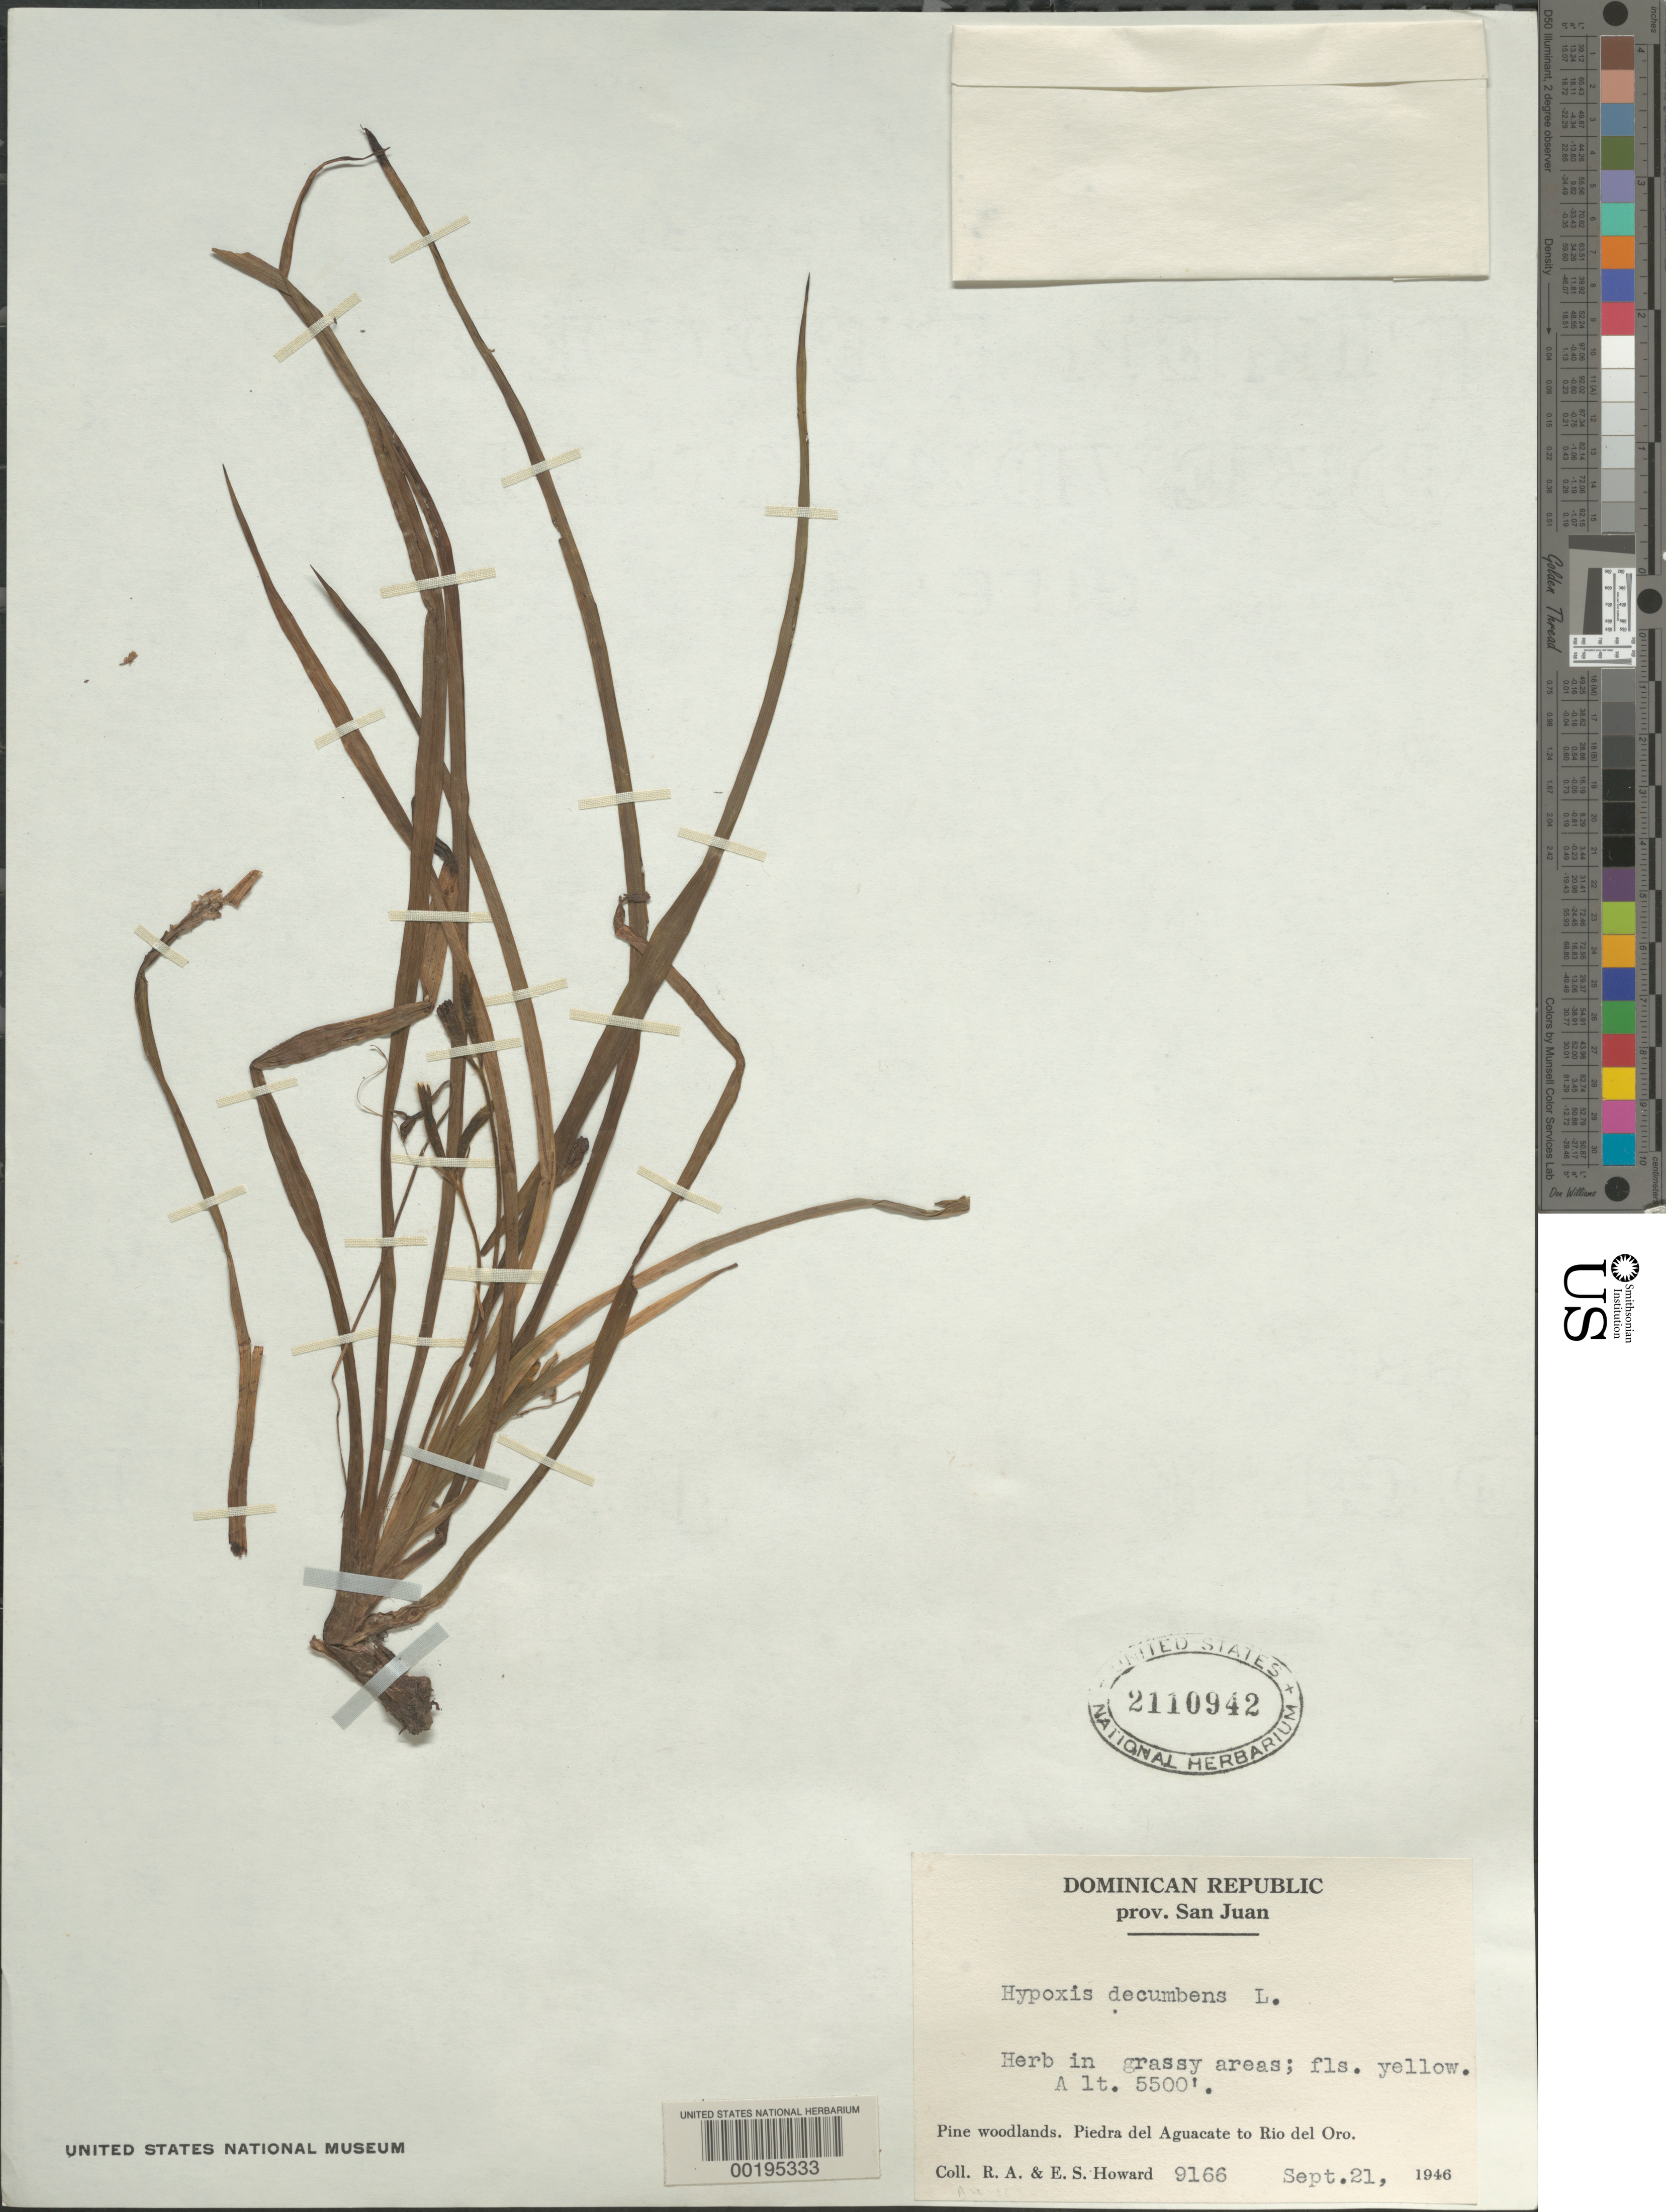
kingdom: Plantae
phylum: Tracheophyta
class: Liliopsida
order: Asparagales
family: Hypoxidaceae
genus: Hypoxis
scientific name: Hypoxis decumbens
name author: L.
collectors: R. A. Howard & E. S. Howard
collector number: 9166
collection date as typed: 21 Sep 1946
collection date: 1946-09-21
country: Dominican Republic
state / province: San Juan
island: Hispaniola Island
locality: Piedra del aguacate to rio del oro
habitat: In grassy areas; pine woodlands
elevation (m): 1676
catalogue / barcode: US 2110942